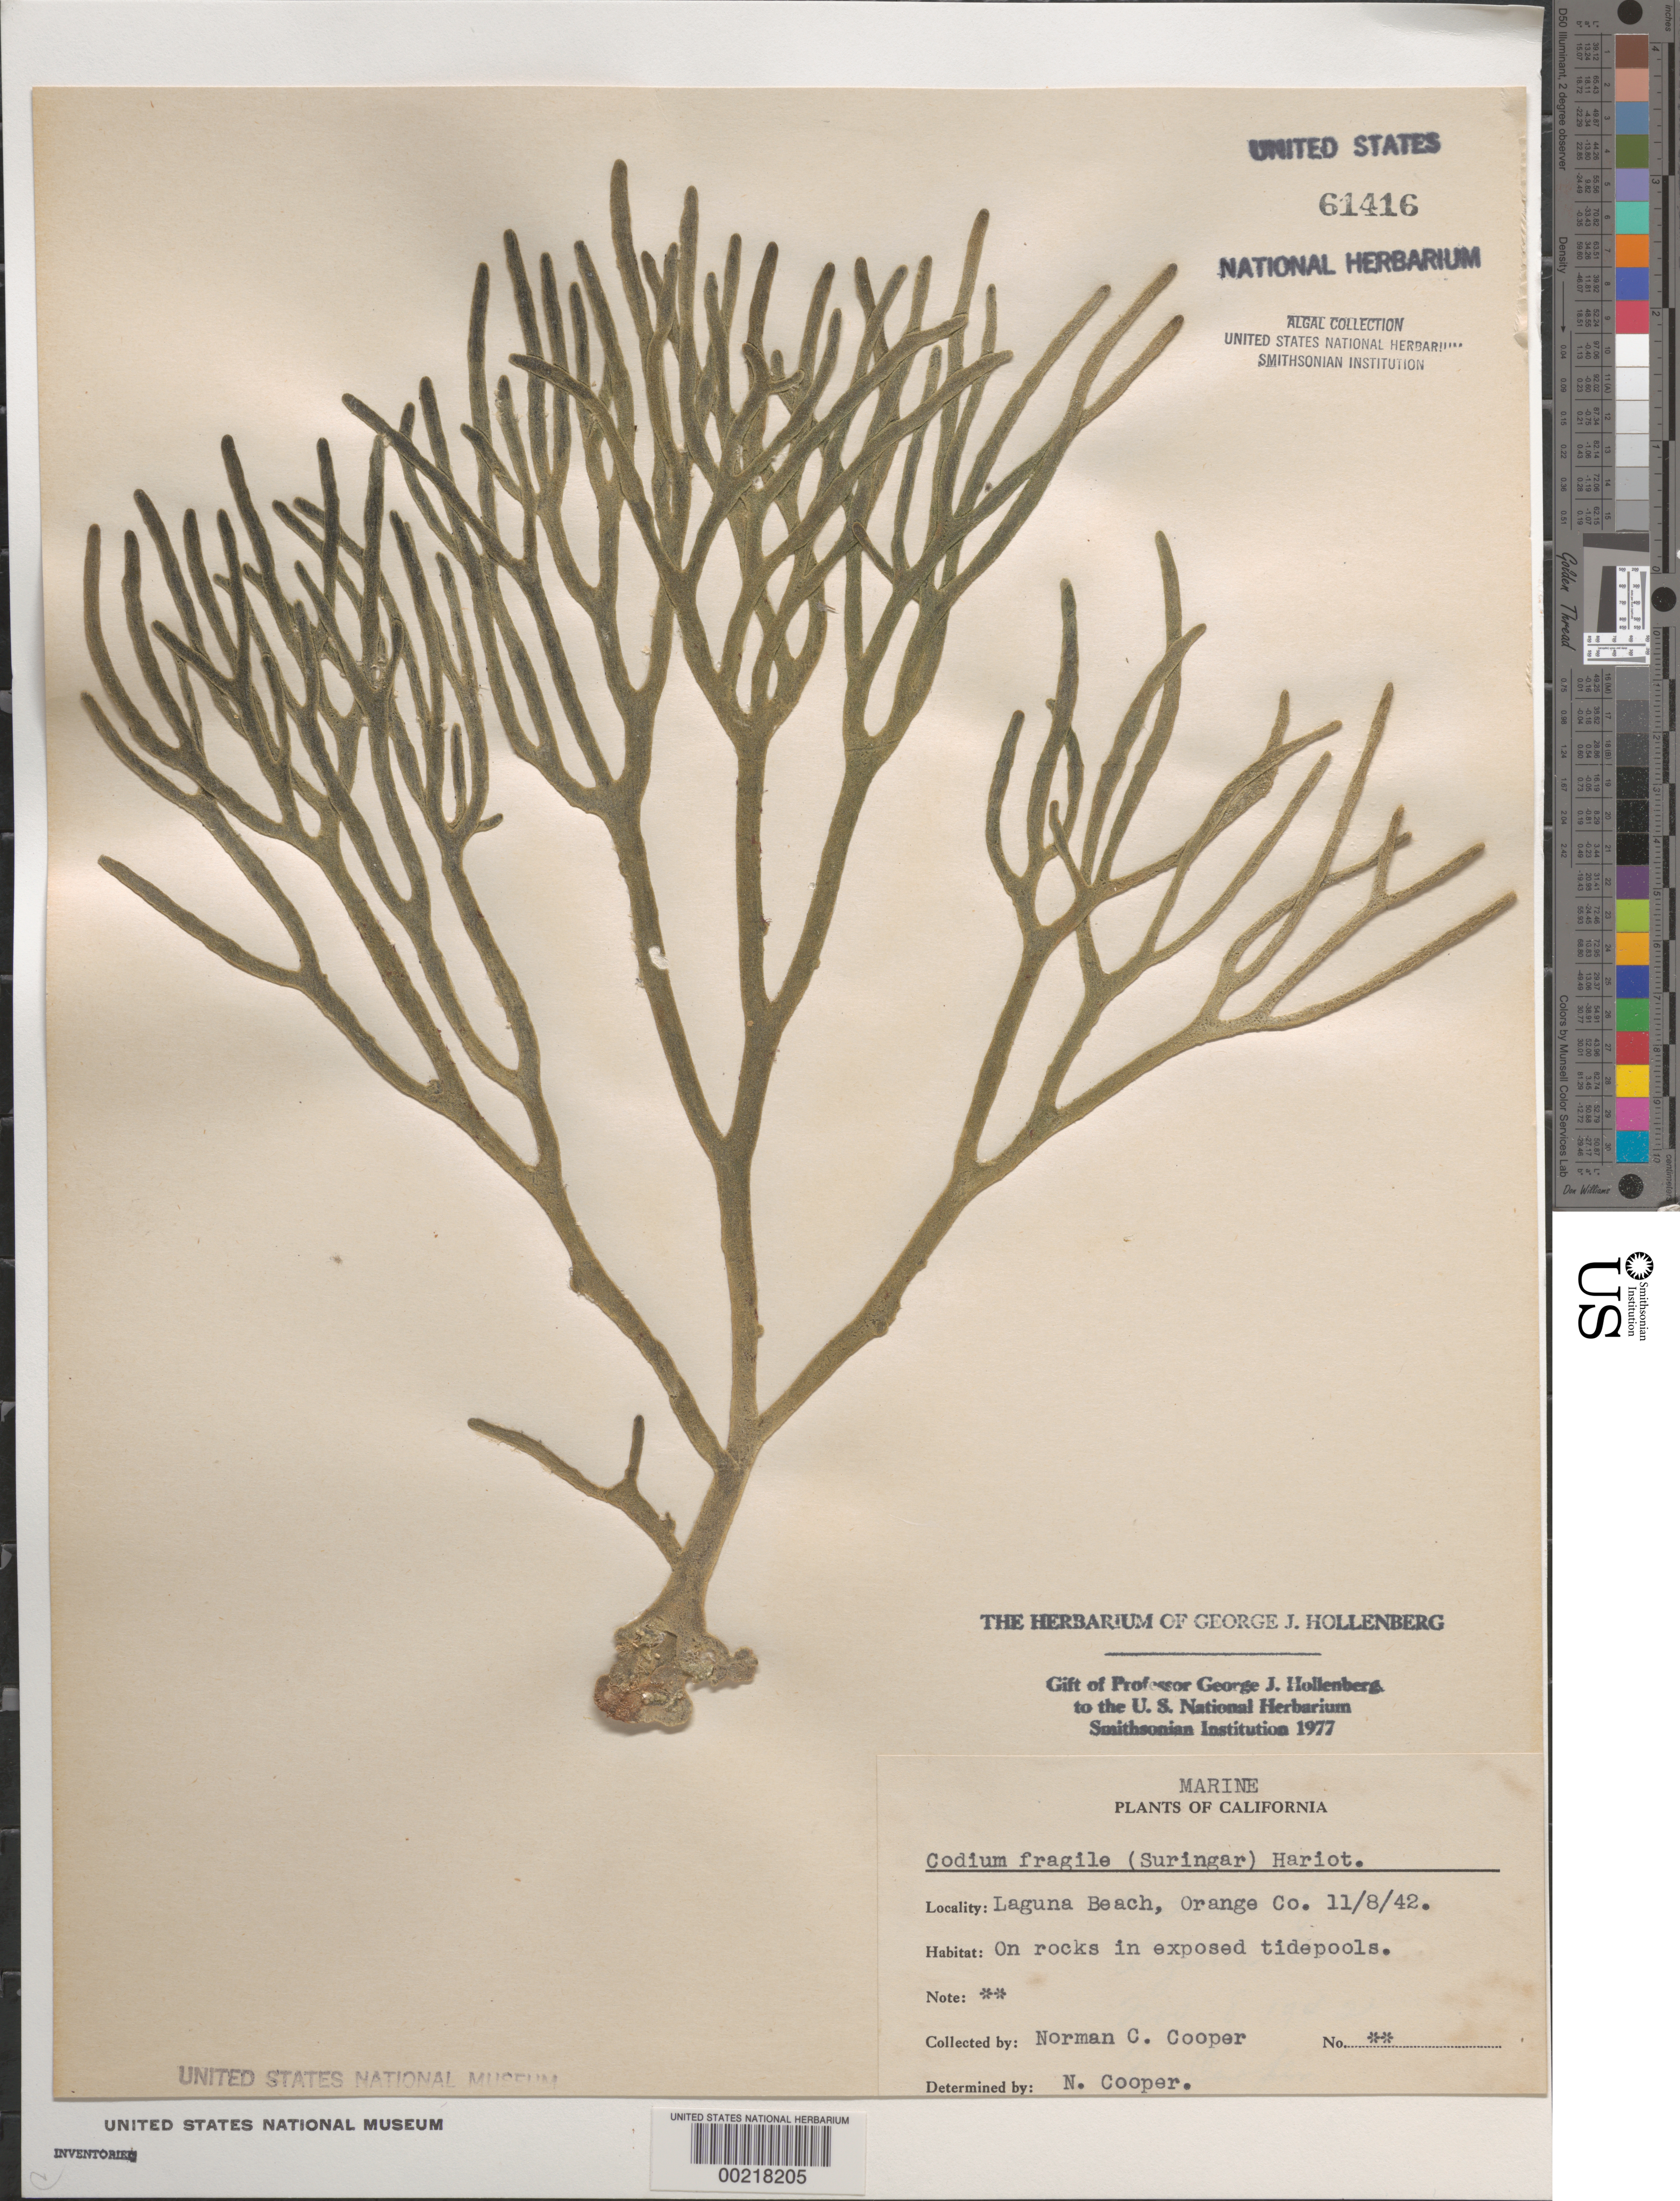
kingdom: Plantae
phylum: Chlorophyta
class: Ulvophyceae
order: Bryopsidales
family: Codiaceae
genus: Codium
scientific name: Codium fragile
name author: (Suringar) P. Hariot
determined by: Cooper, N. C.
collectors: N. Cooper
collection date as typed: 08 Nov 1945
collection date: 1945-11-08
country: United States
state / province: California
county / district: Orange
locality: Laguna Beach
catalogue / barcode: US 61416